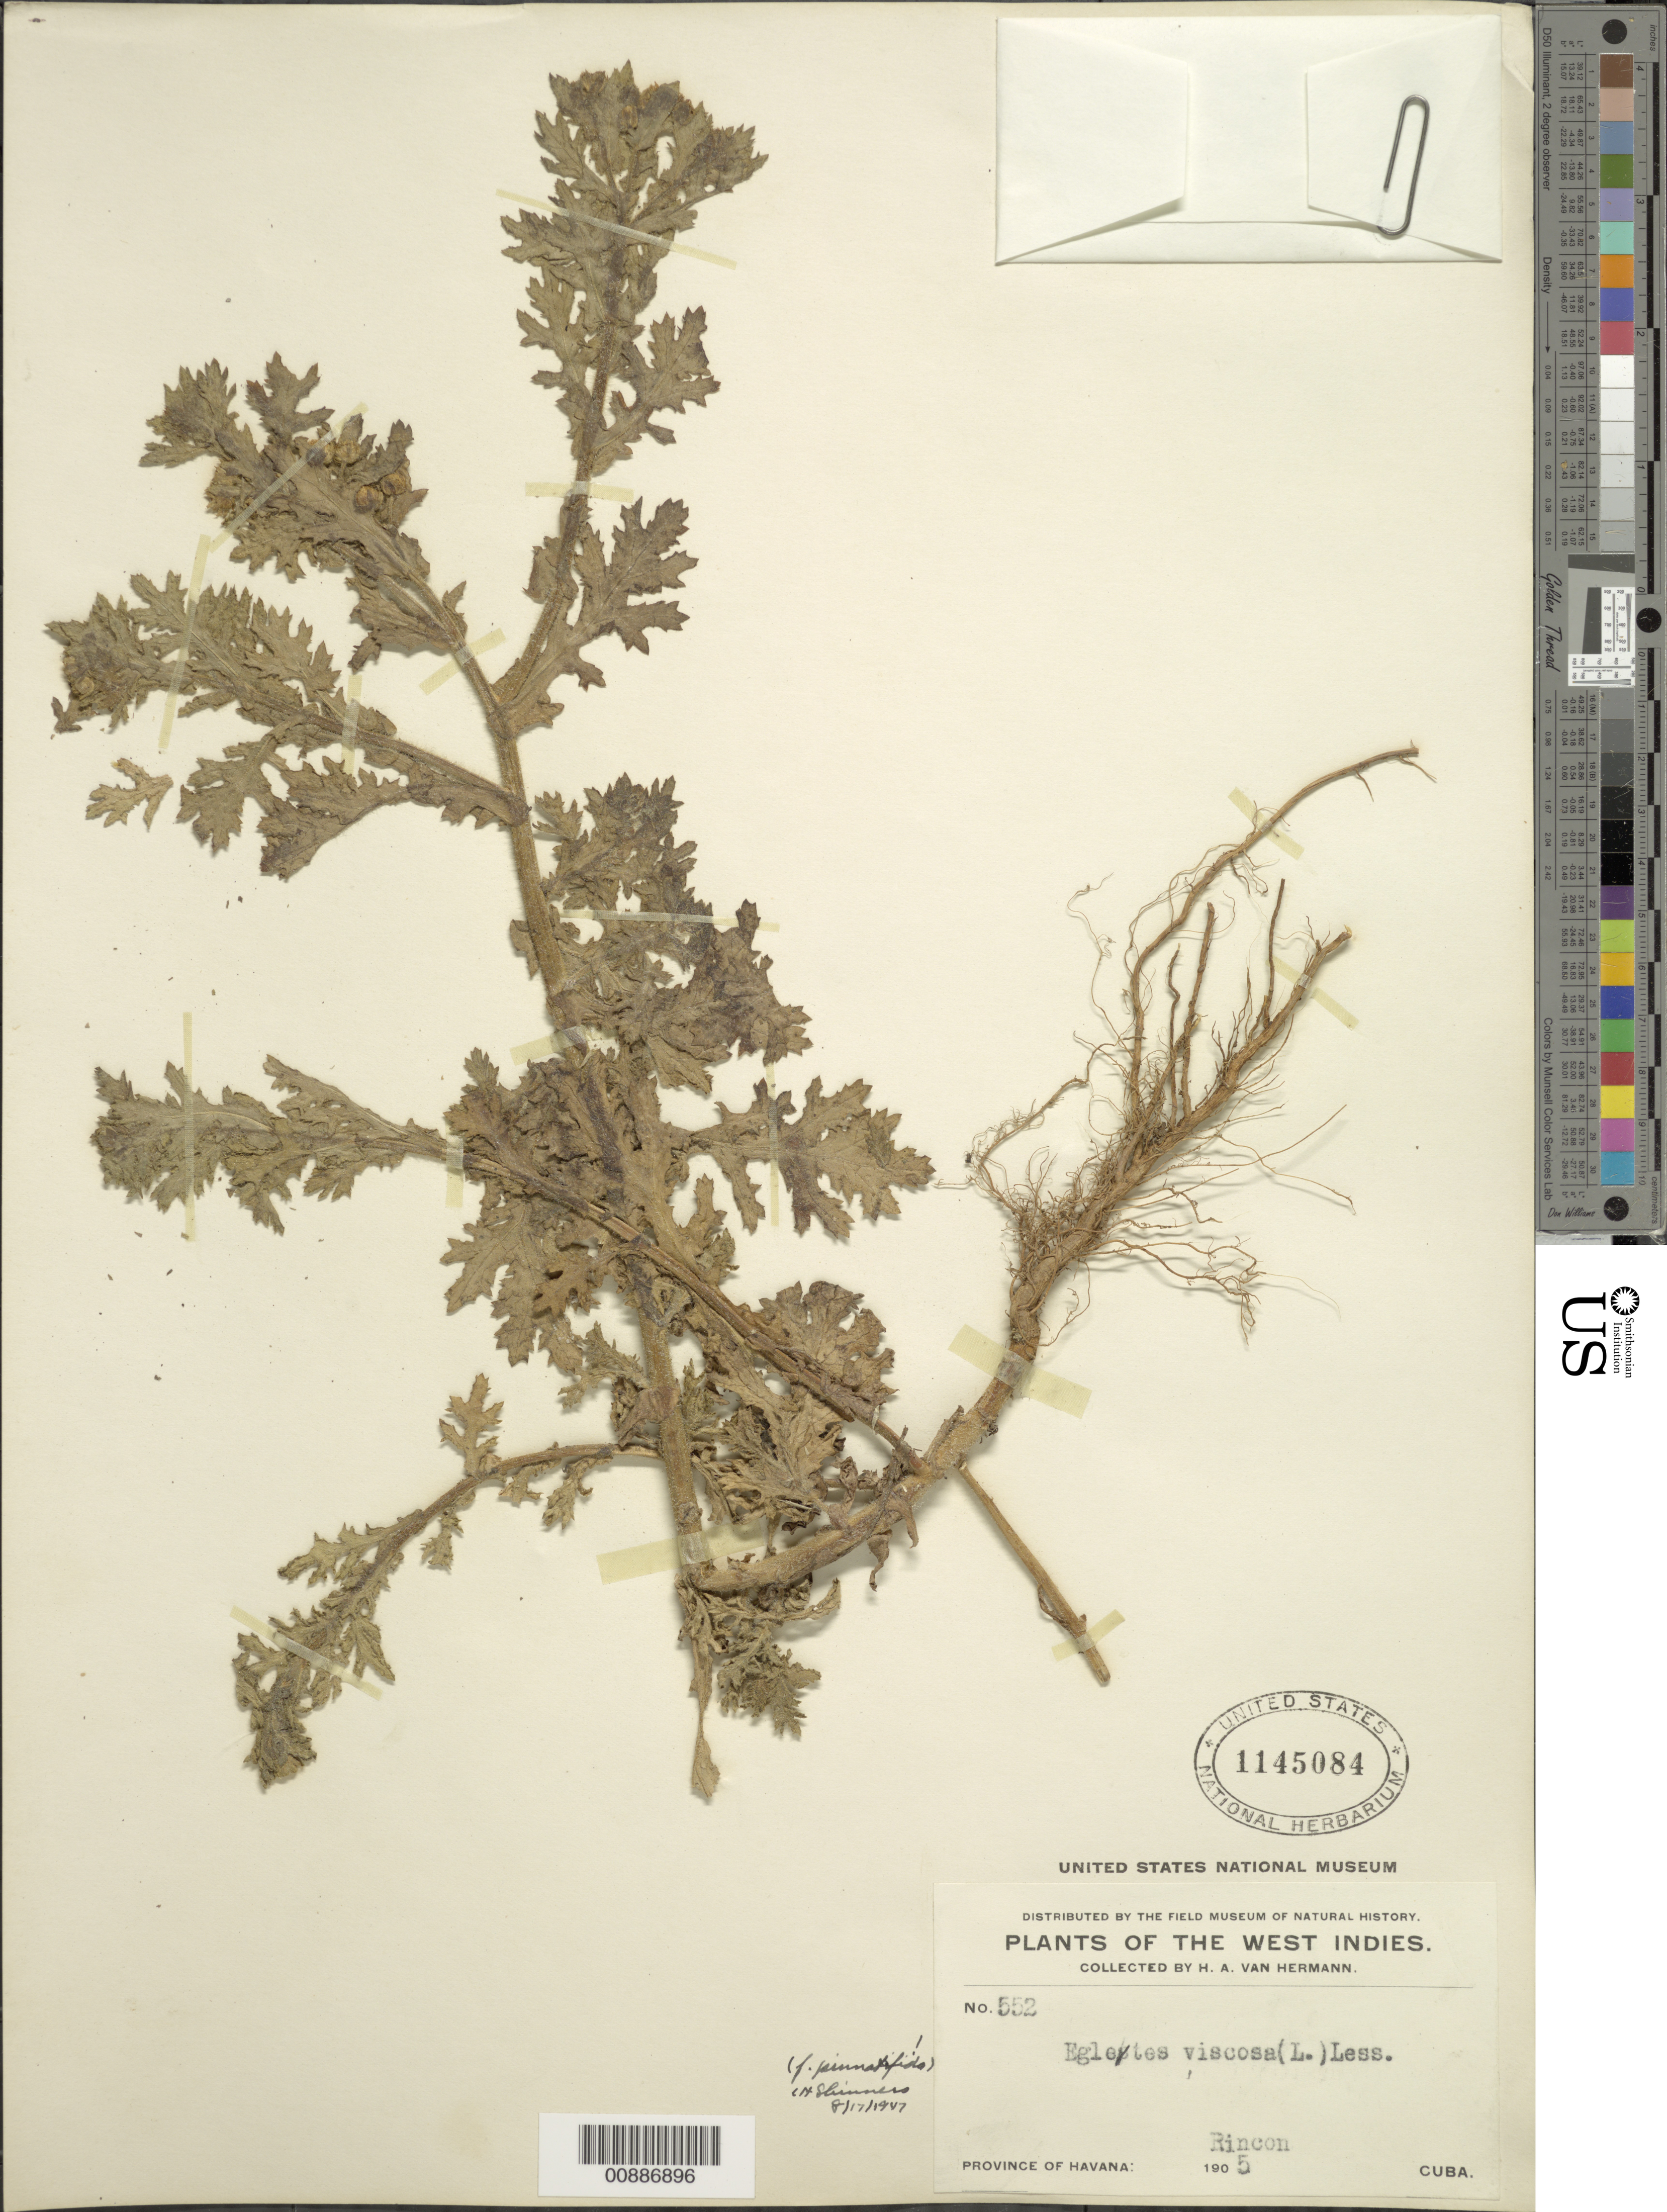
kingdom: Plantae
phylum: Tracheophyta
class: Magnoliopsida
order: Asterales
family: Asteraceae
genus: Egletes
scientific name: Egletes viscosa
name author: (L.) Less.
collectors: H. A. Van Hermann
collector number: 552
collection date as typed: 1905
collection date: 1905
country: Cuba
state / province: La Habana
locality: Rincon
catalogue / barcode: US 1145084